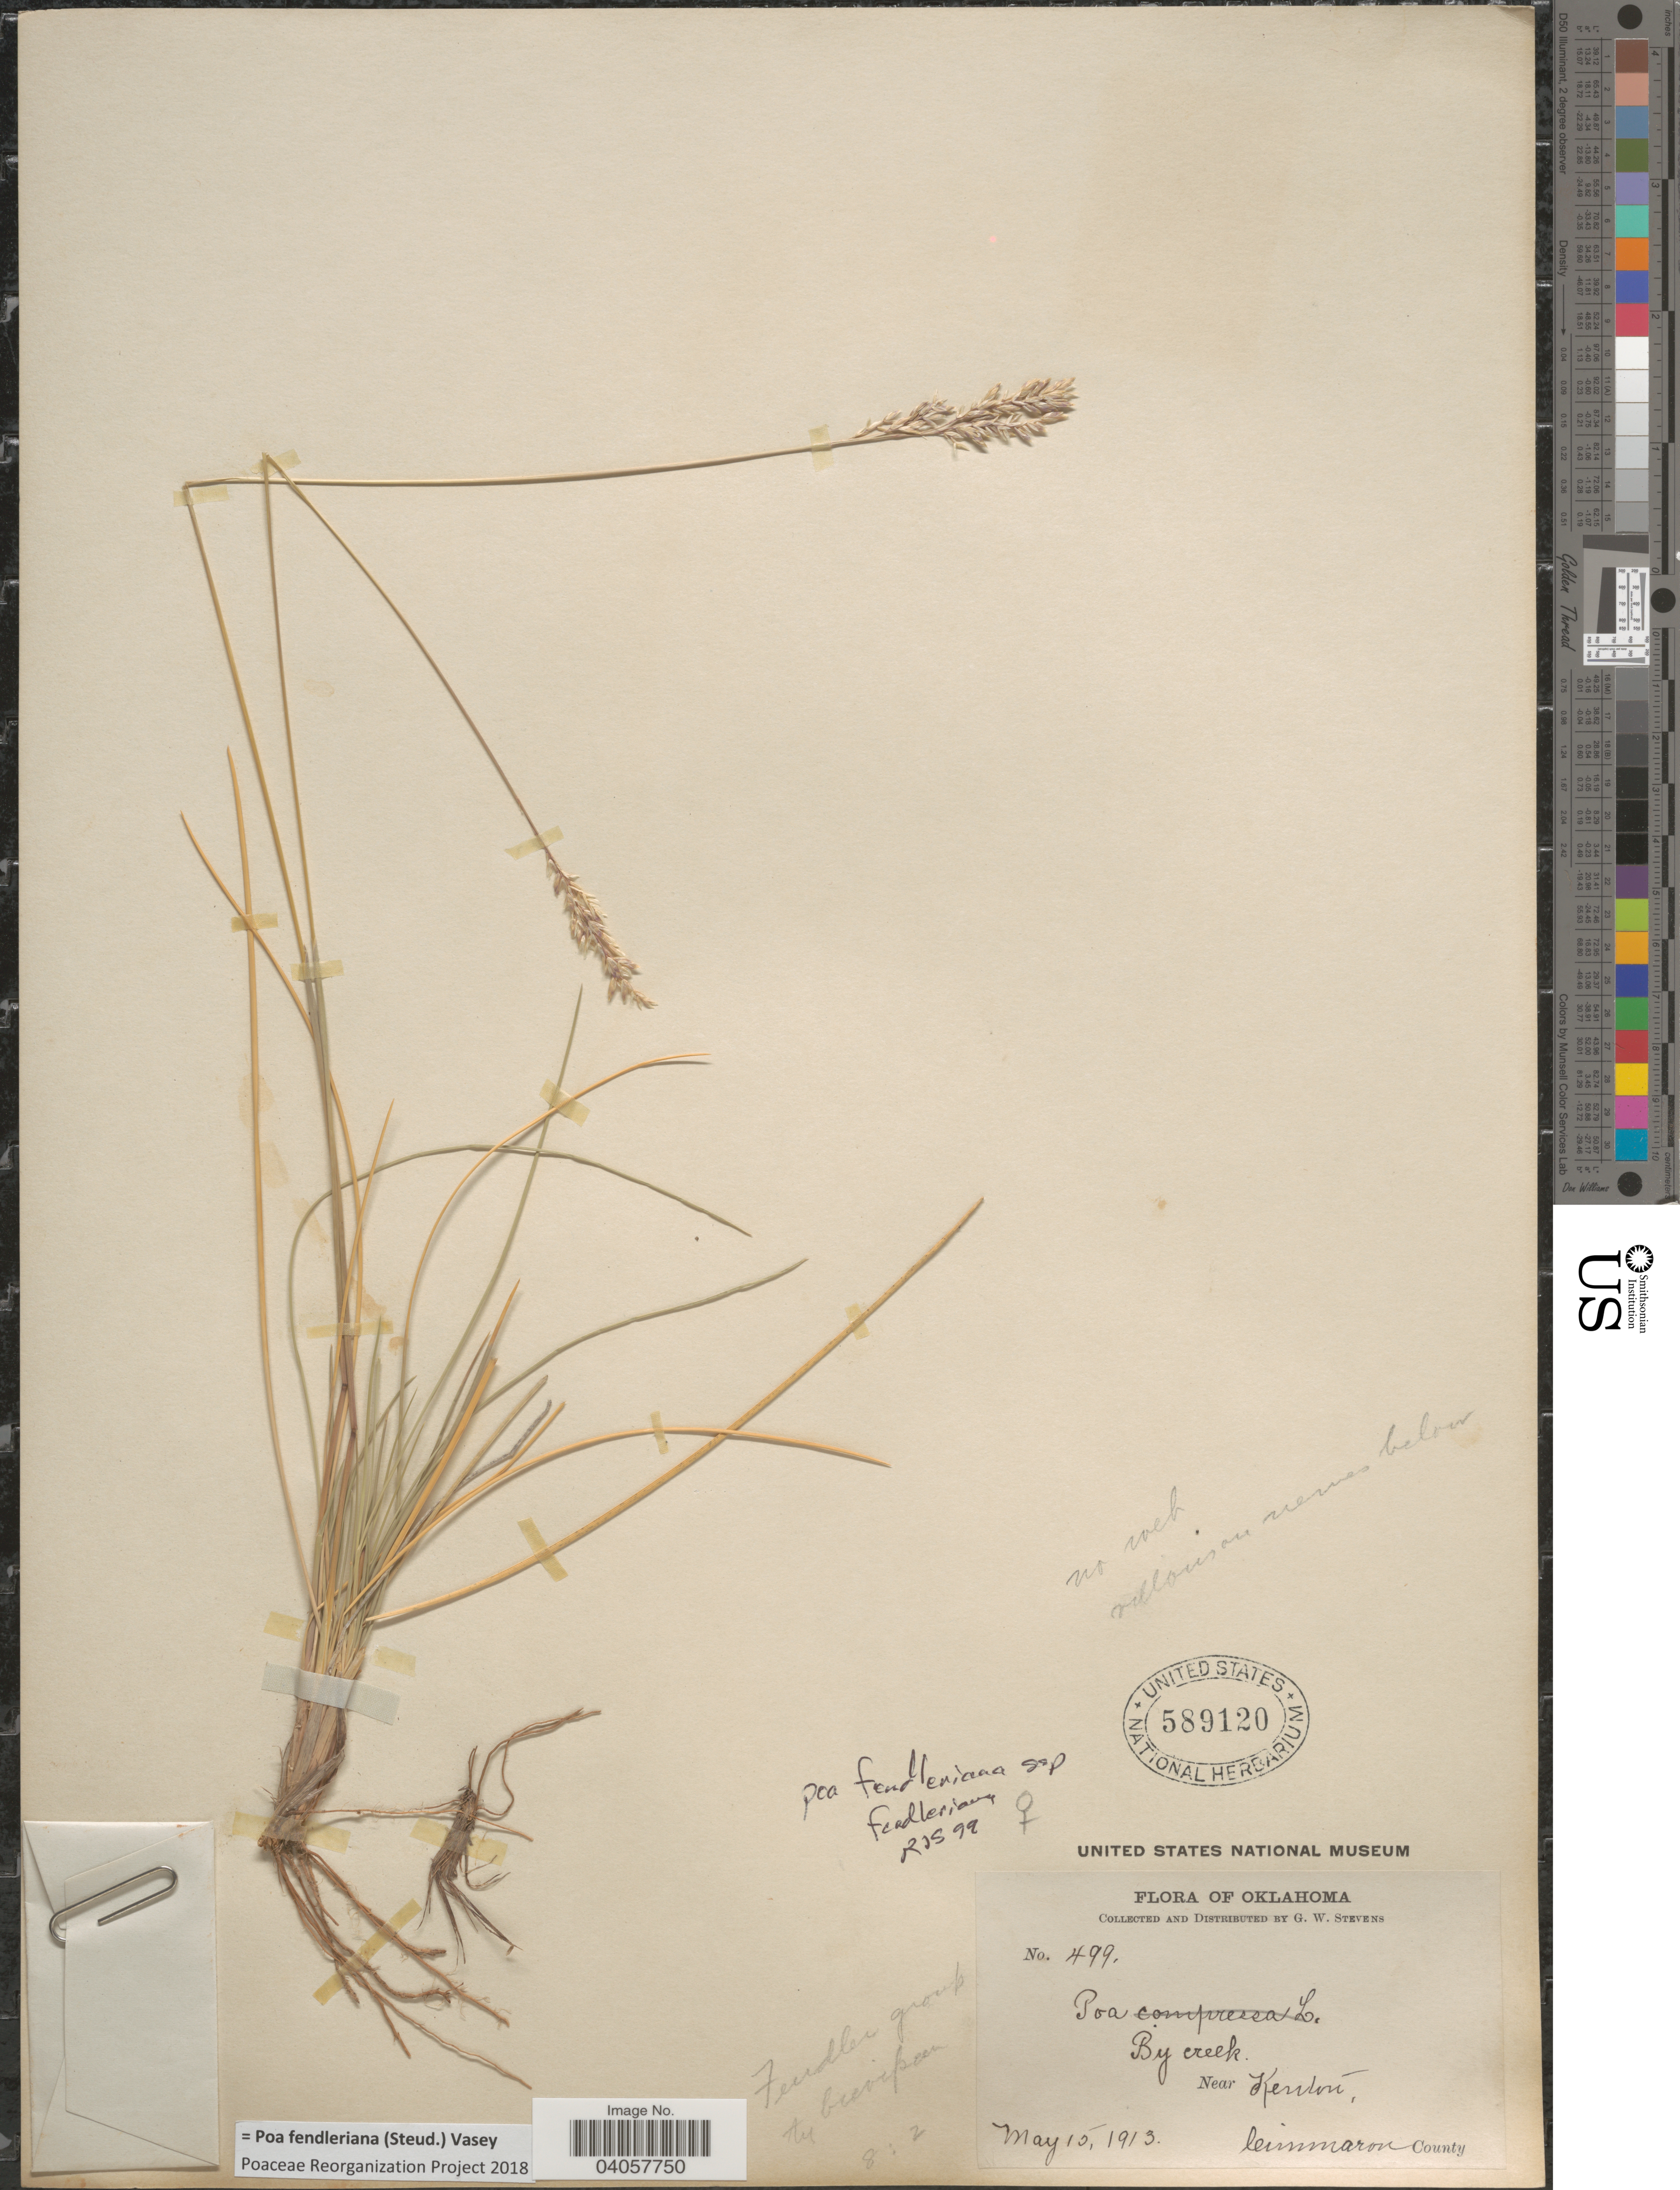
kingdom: Plantae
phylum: Tracheophyta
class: Liliopsida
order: Poales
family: Poaceae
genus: Poa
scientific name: Poa fendleriana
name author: (Steud.) Vasey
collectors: G. W. Stevens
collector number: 499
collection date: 1913-05-15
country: United States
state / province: Oklahoma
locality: Near Kenton, Cimmaron County.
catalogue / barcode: US 589120